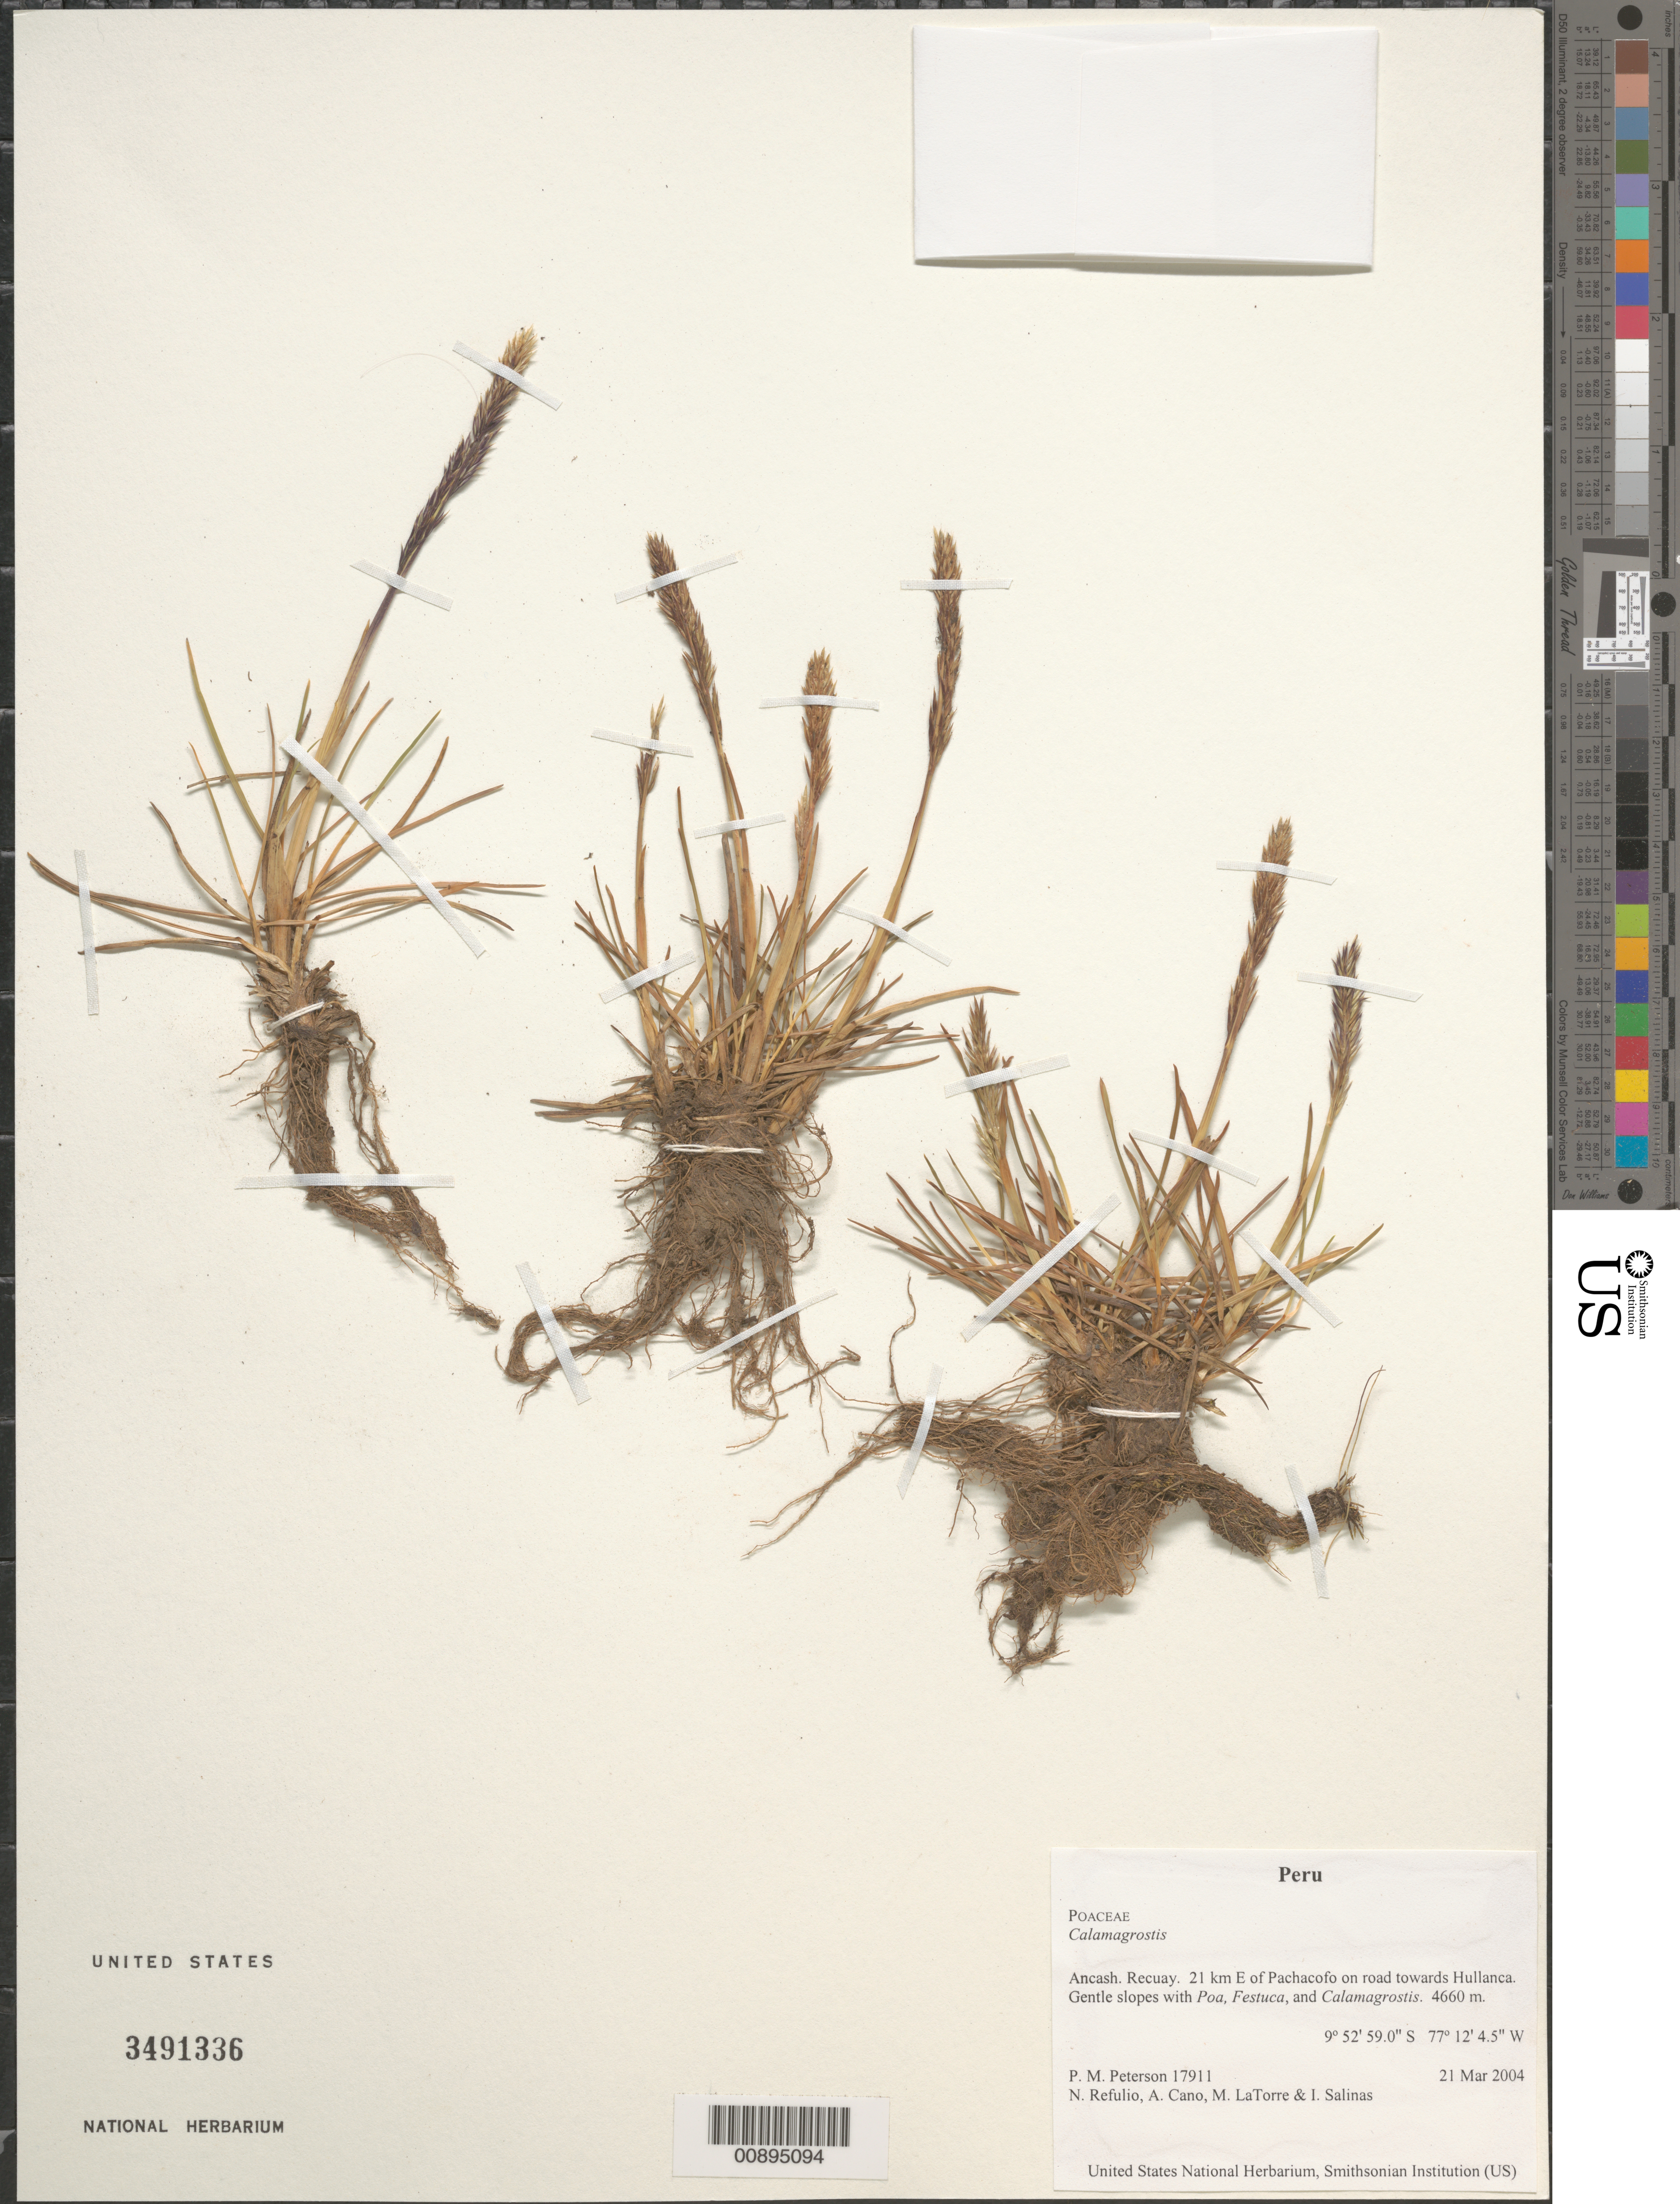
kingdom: Plantae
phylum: Tracheophyta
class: Liliopsida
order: Poales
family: Poaceae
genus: Calamagrostis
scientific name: Calamagrostis sp.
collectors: P. M. Peterson, N. Refulio-Rodríguez, A. Cano, M. Torre & I. Salinas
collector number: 17911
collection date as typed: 21 Mar 2004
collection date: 2004-03-21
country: Peru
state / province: Ancash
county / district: Recuay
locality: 21 km E of Pachacofo on road towards Hullanca. Gentle slopes with Poa, Festuca, and Calamagrostis.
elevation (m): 4660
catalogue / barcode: US 3491336